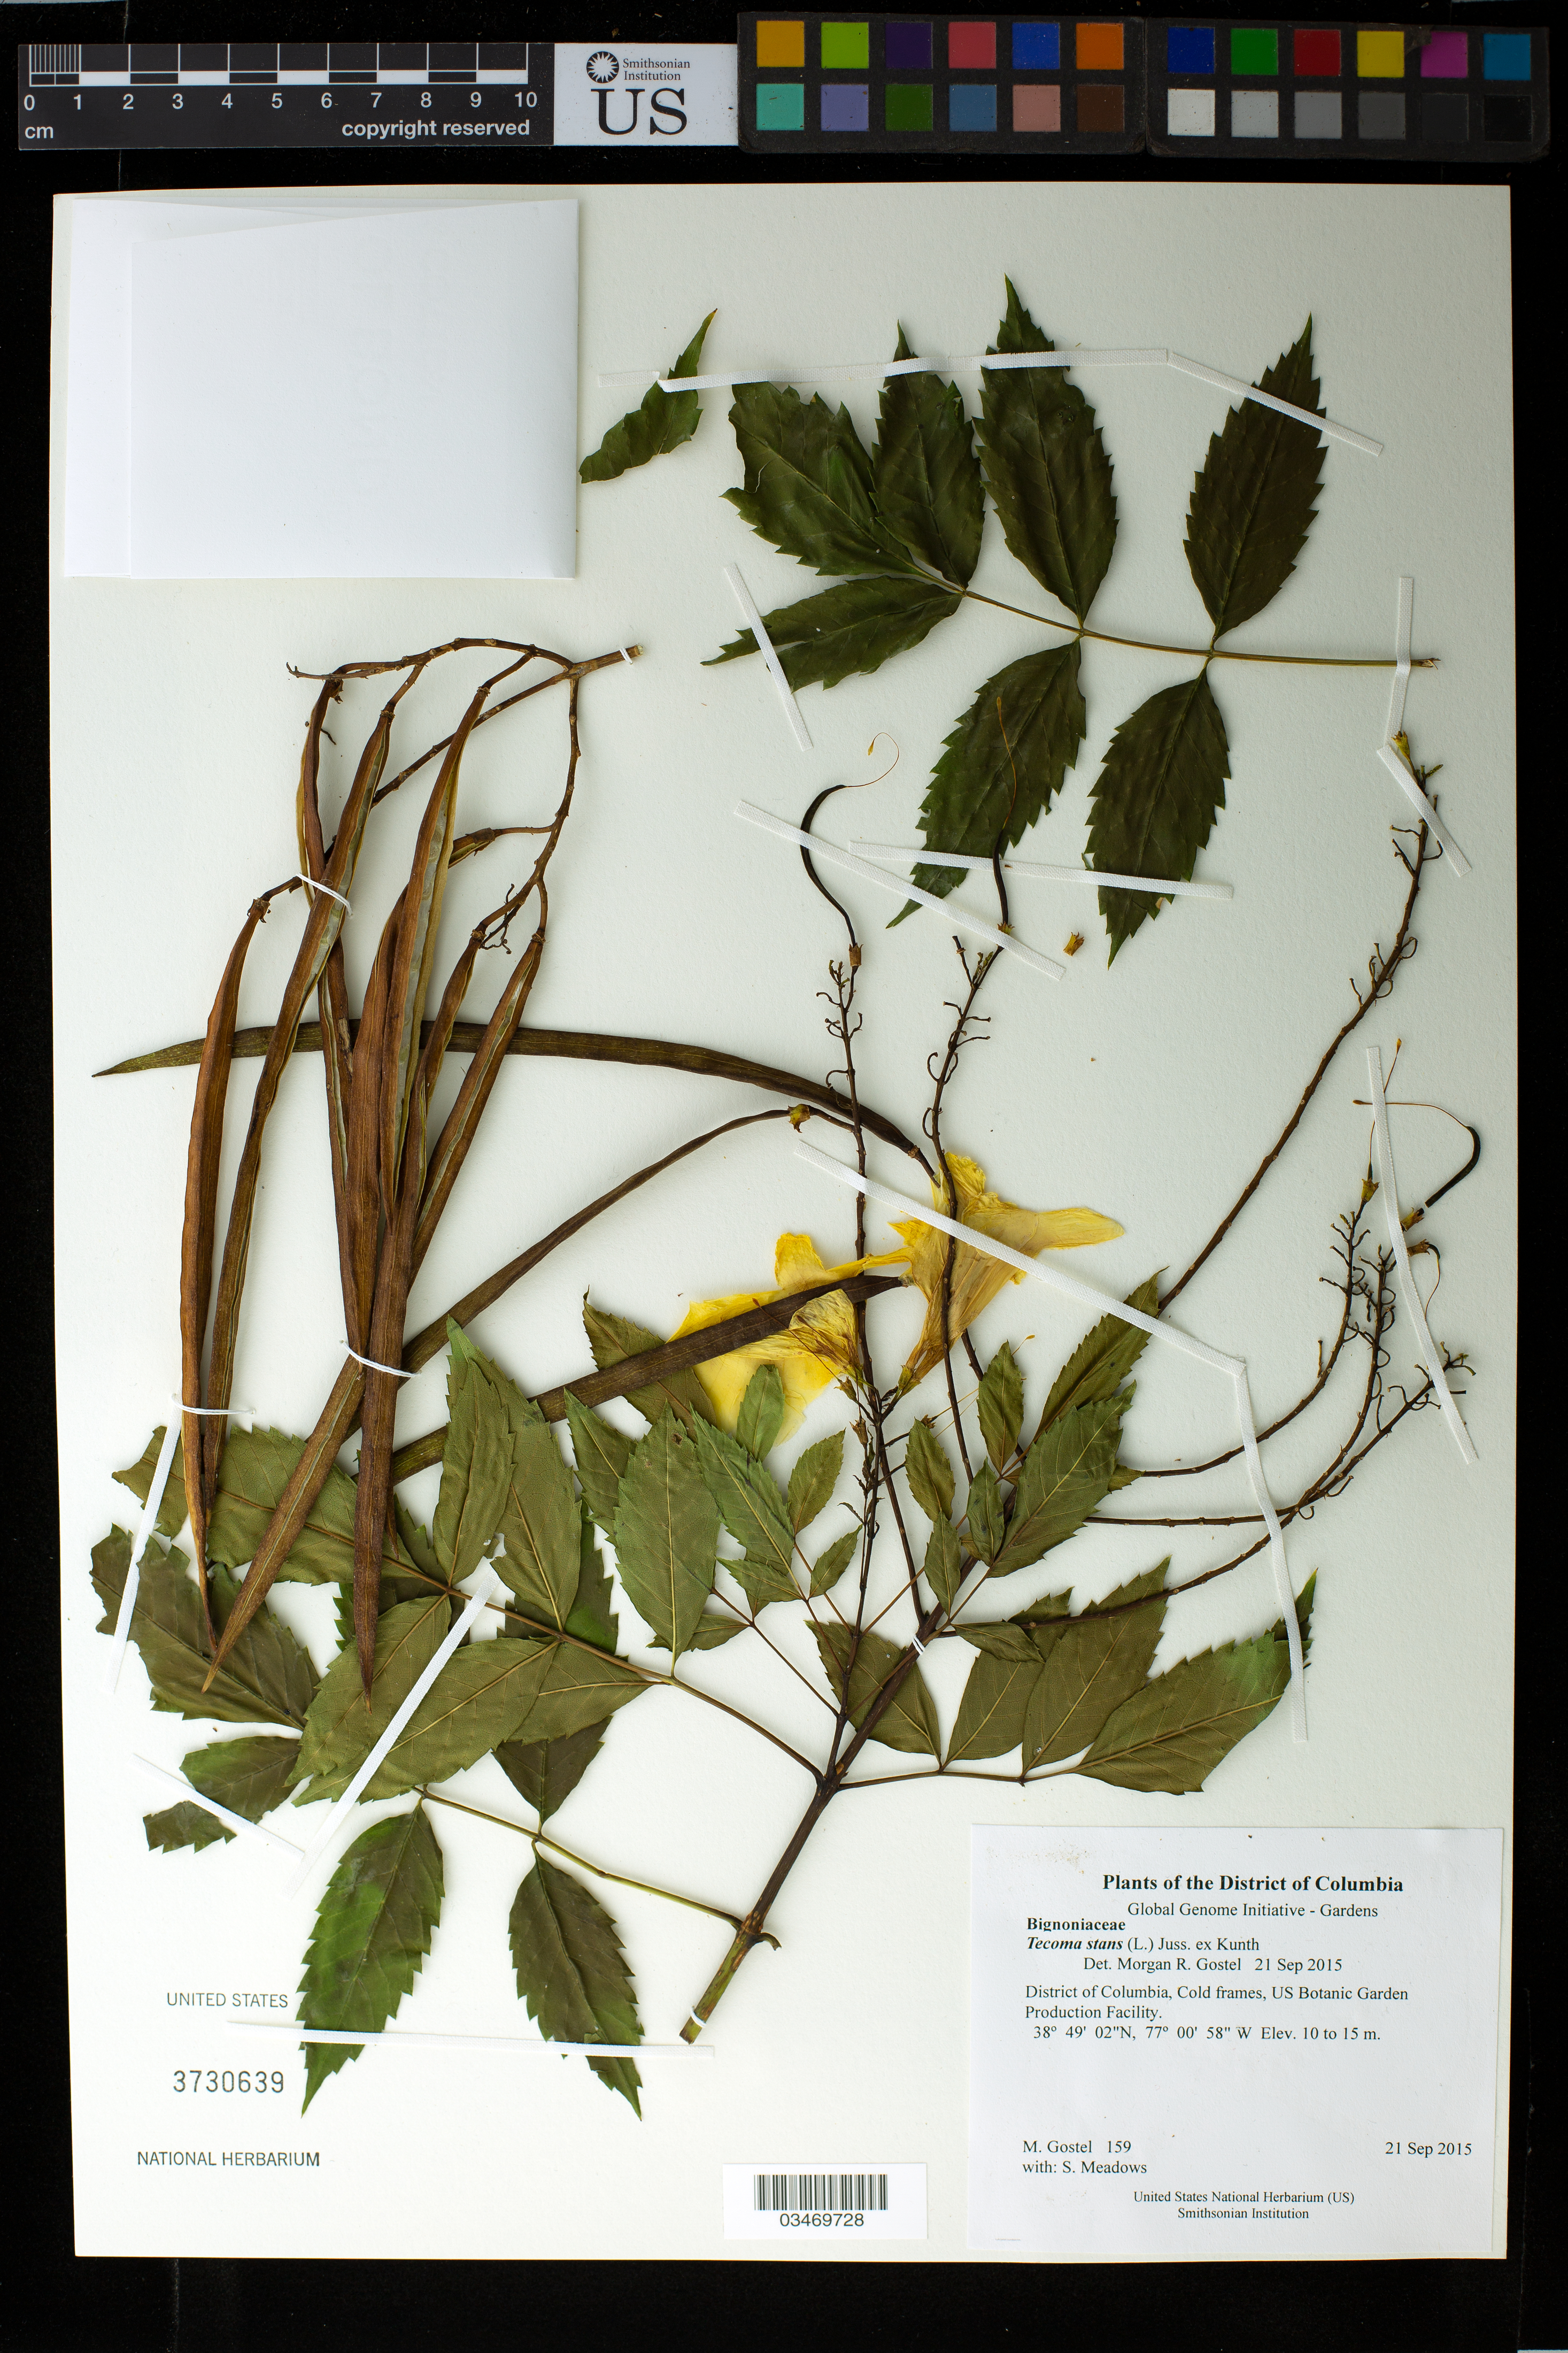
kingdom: Plantae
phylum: Tracheophyta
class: Magnoliopsida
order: Lamiales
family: Bignoniaceae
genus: Tecoma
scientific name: Tecoma stans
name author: (L.) Juss. ex Kunth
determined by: Gostel, M. R.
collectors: M. R. Gostel & S. Meadows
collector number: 159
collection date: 2015-09-21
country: United States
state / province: District of Columbia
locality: Cold frames, US Botanic Garden Production Facility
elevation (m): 10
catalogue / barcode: US 3730639